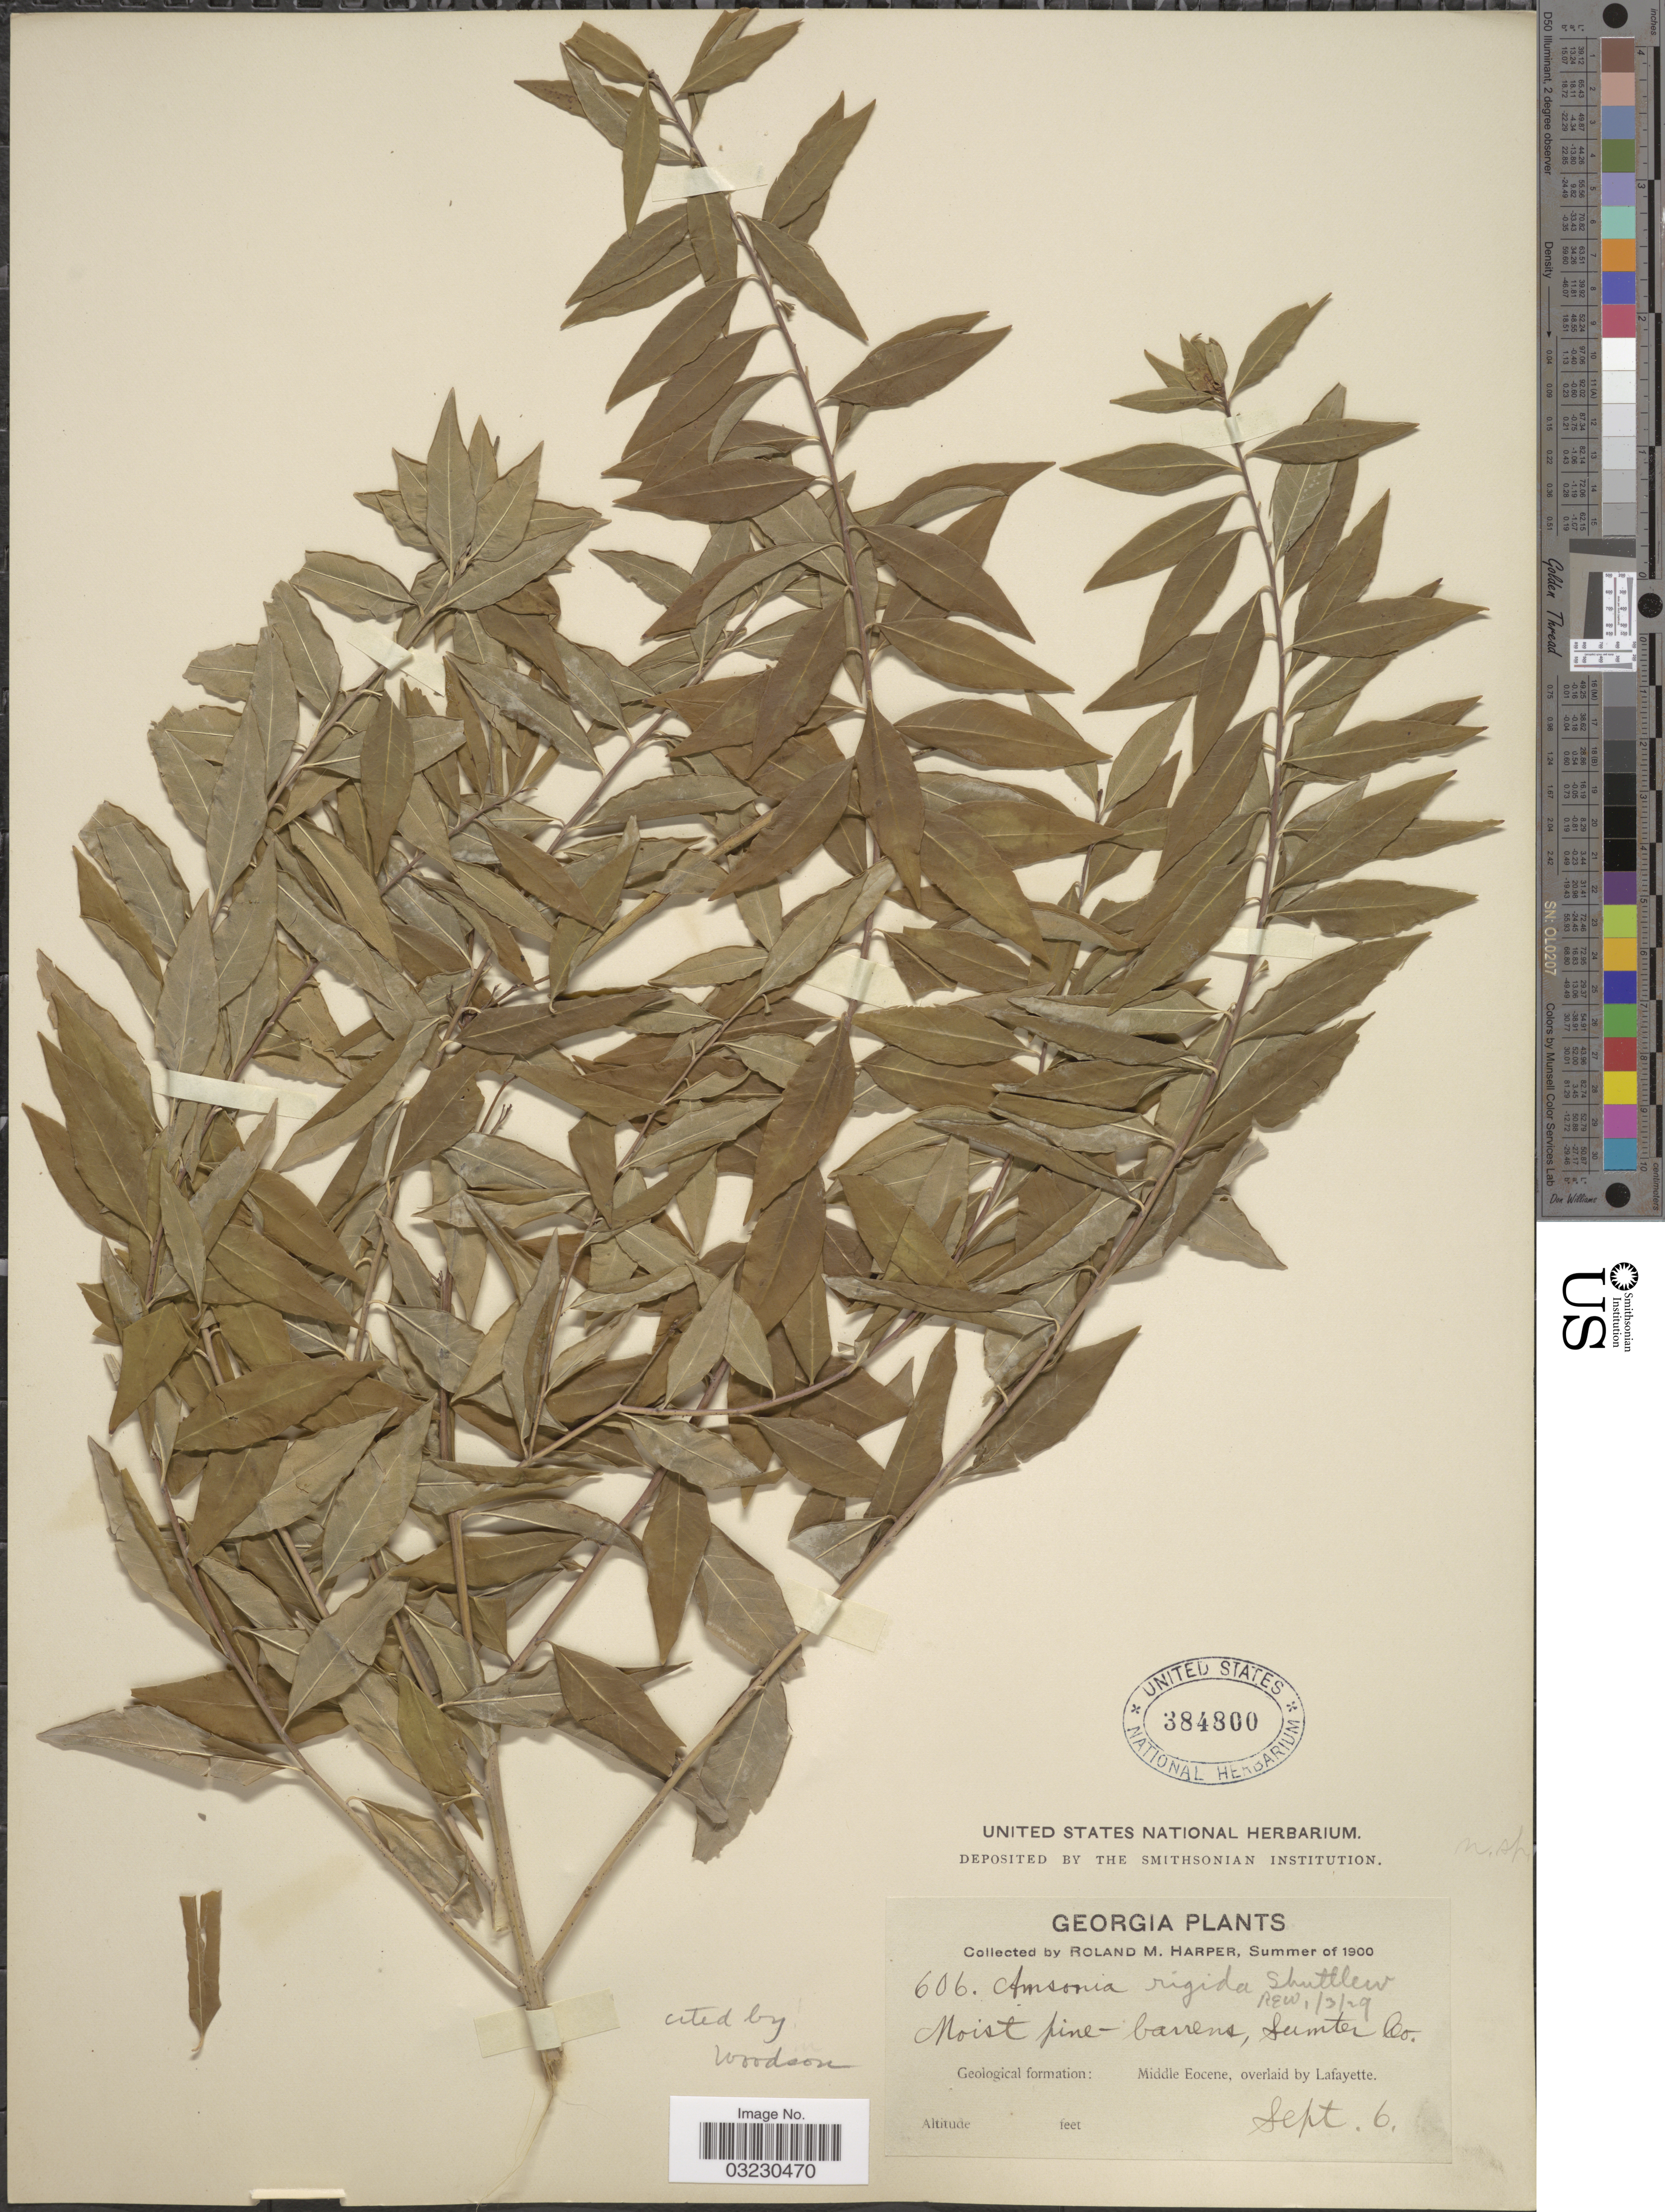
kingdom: Plantae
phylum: Tracheophyta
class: Magnoliopsida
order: Gentianales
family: Apocynaceae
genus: Amsonia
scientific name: Amsonia rigida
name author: Shuttlew. ex Small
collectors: R. M. Harper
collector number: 606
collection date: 1900-09-06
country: United States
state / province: Georgia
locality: Moist pine-barrens, Sumter Co.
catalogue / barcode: US 384800